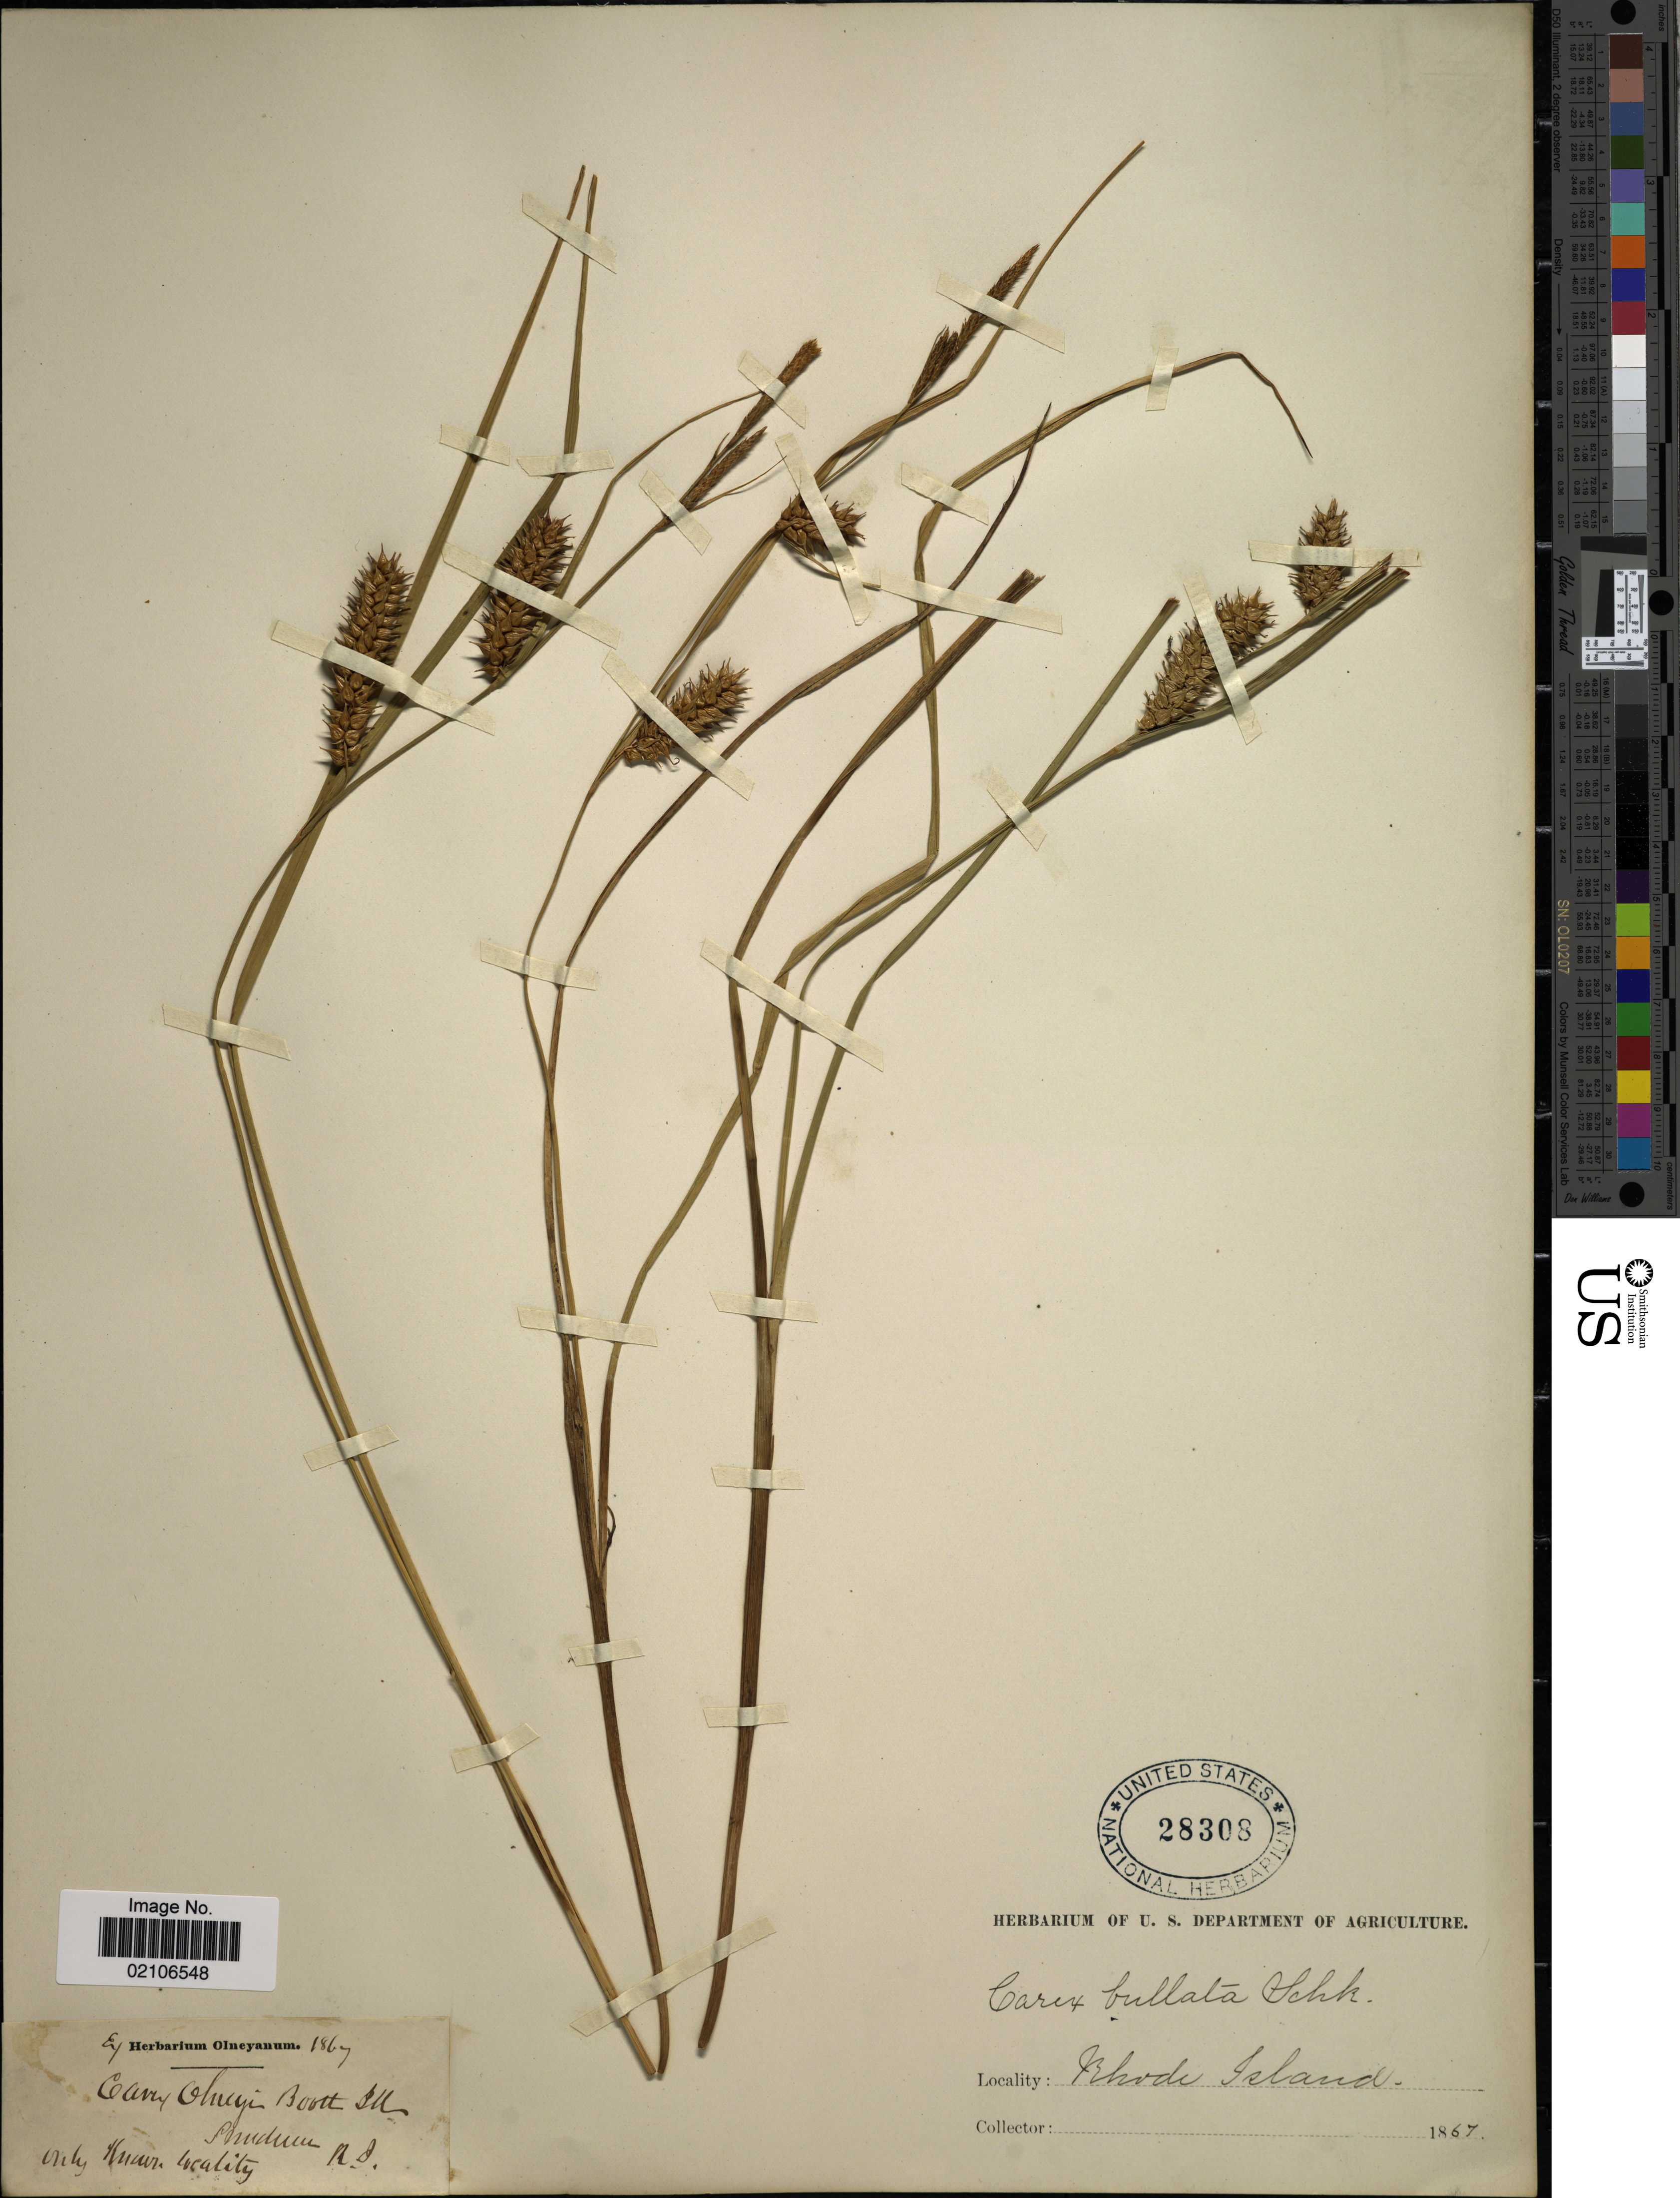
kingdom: Plantae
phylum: Tracheophyta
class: Liliopsida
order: Poales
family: Cyperaceae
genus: Carex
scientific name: Carex bullata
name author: Schkuhr ex Willd.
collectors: ex herb. Olneyanum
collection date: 1867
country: United States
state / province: Rhode Island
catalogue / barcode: US 28308